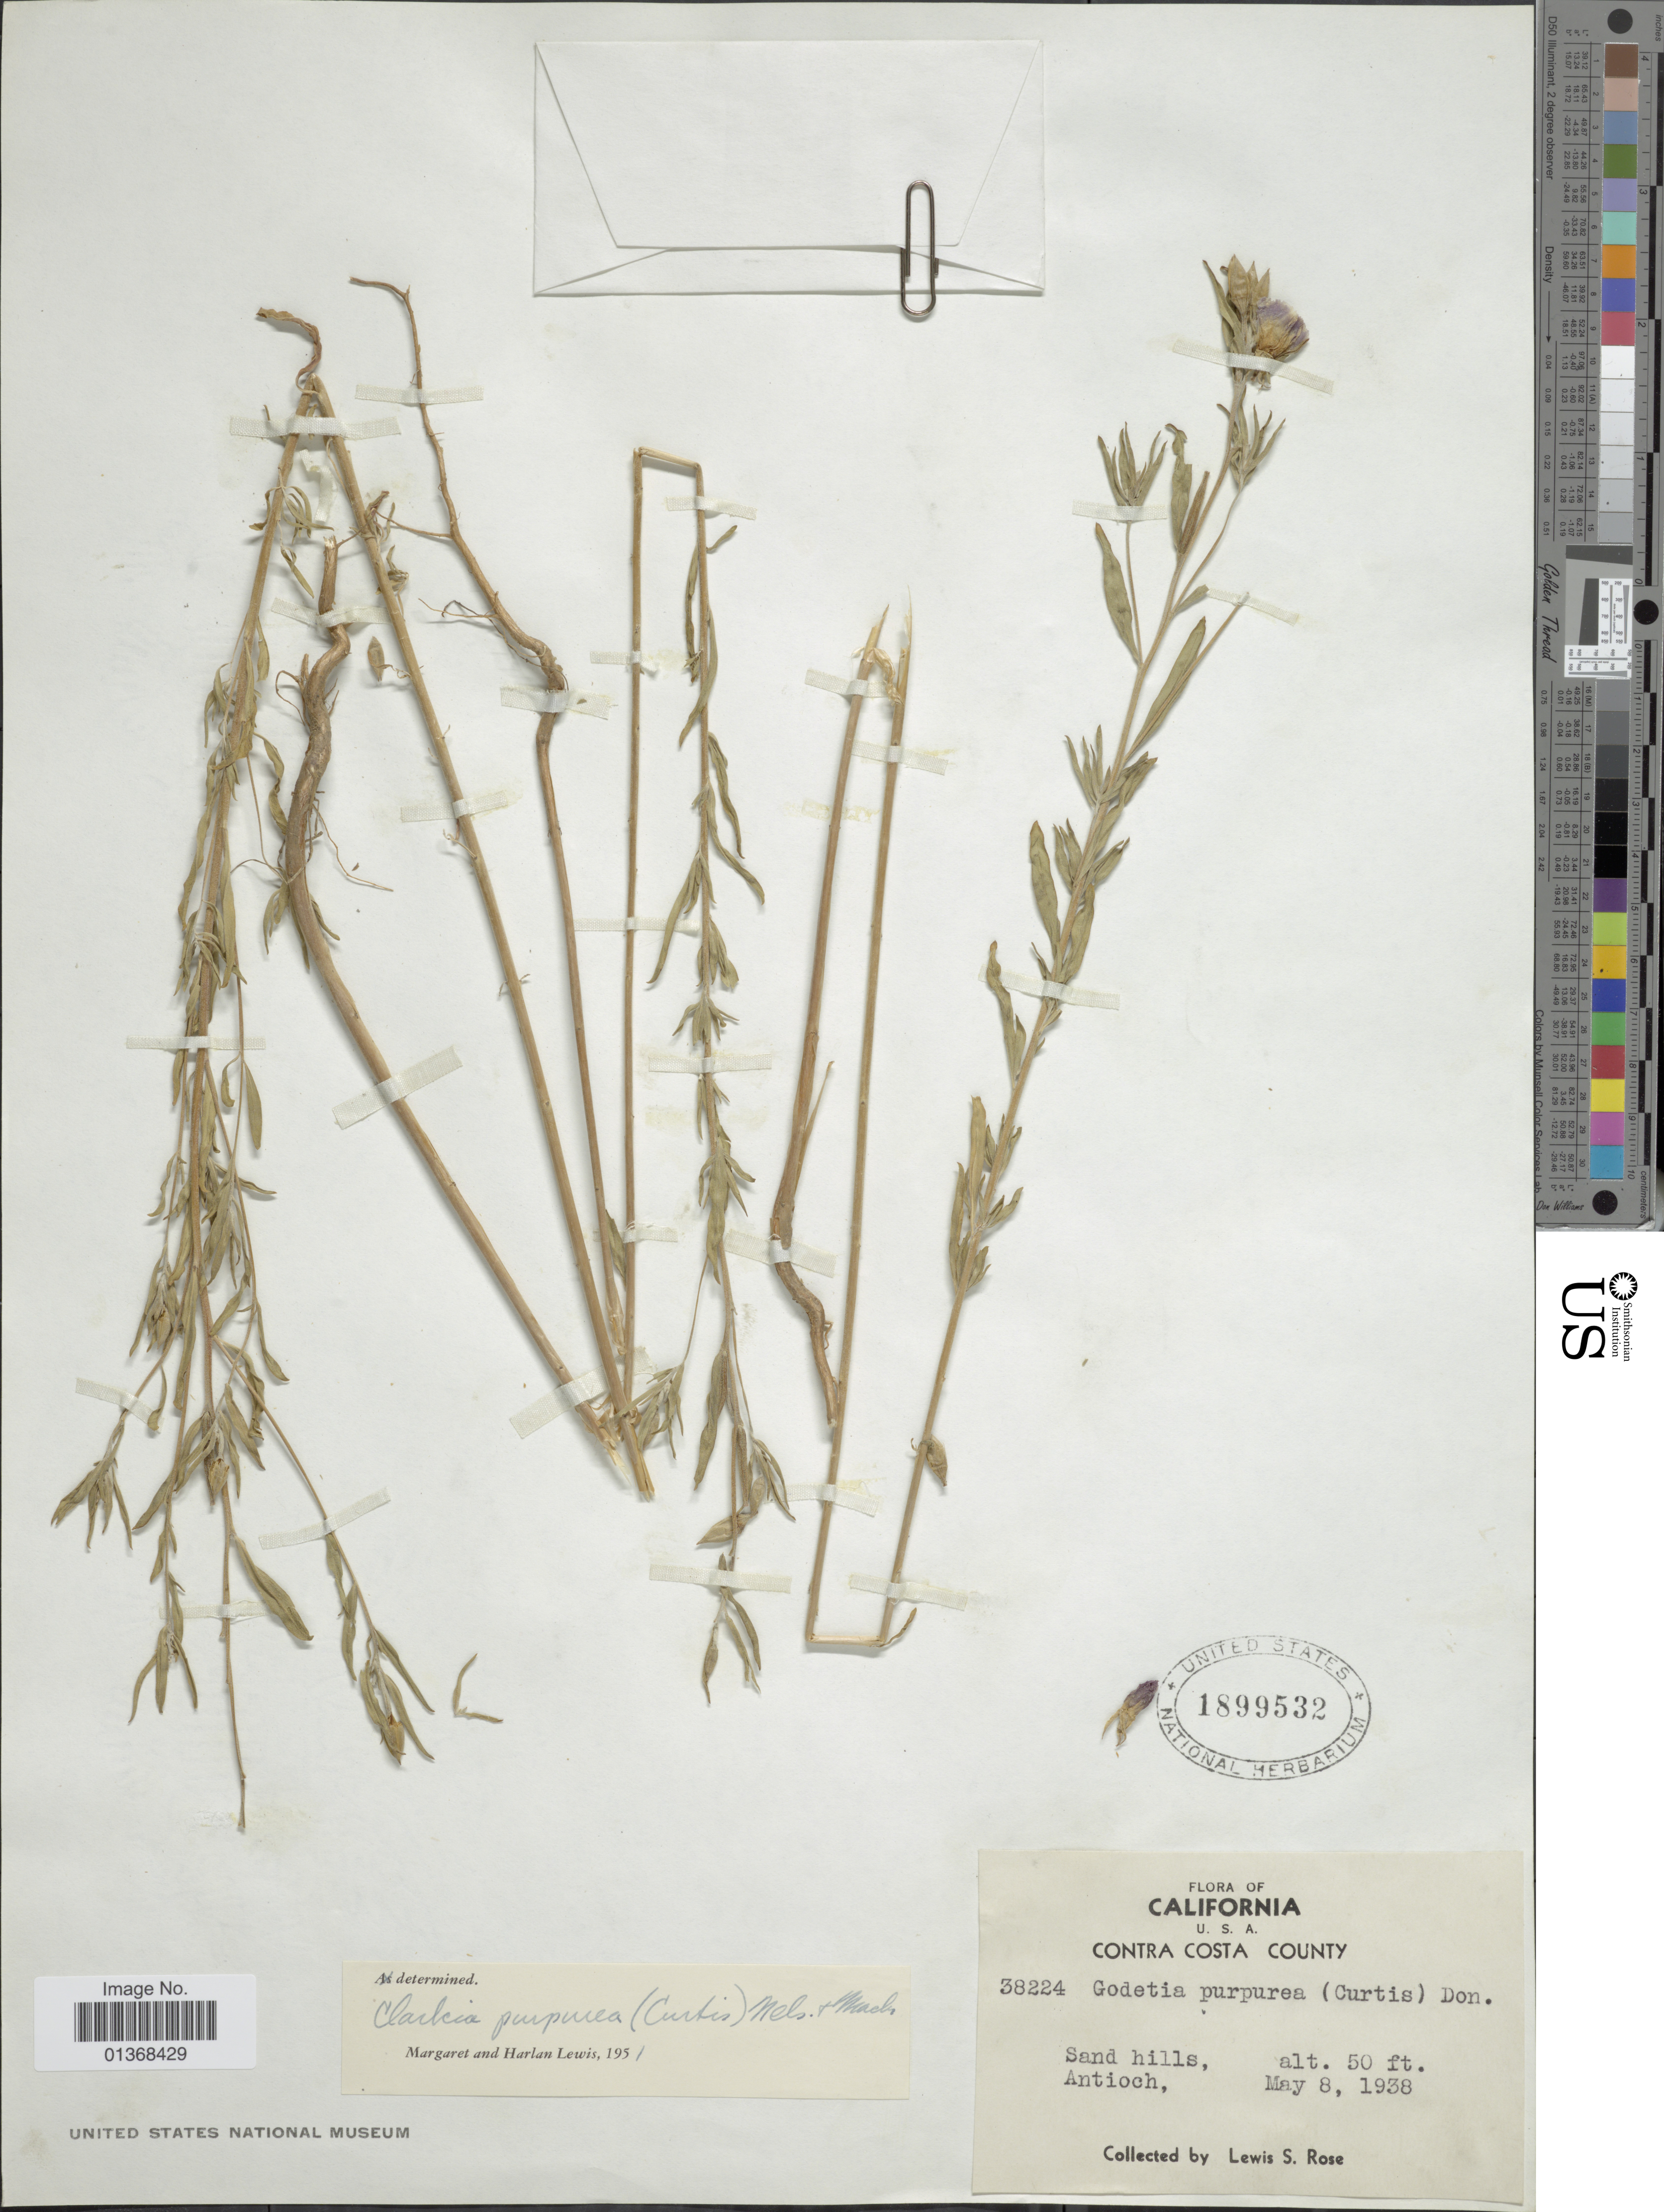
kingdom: Plantae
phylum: Tracheophyta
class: Magnoliopsida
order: Myrtales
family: Onagraceae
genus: Clarkia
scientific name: Clarkia purpurea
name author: (Curtis) A. Nelson & J.F. Macbr.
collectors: L. S. Rose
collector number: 38224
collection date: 1938-05-08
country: United States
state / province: California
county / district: Contra Costa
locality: Contra Costa County, Sand hills, Antioch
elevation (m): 15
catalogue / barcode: US 1899532